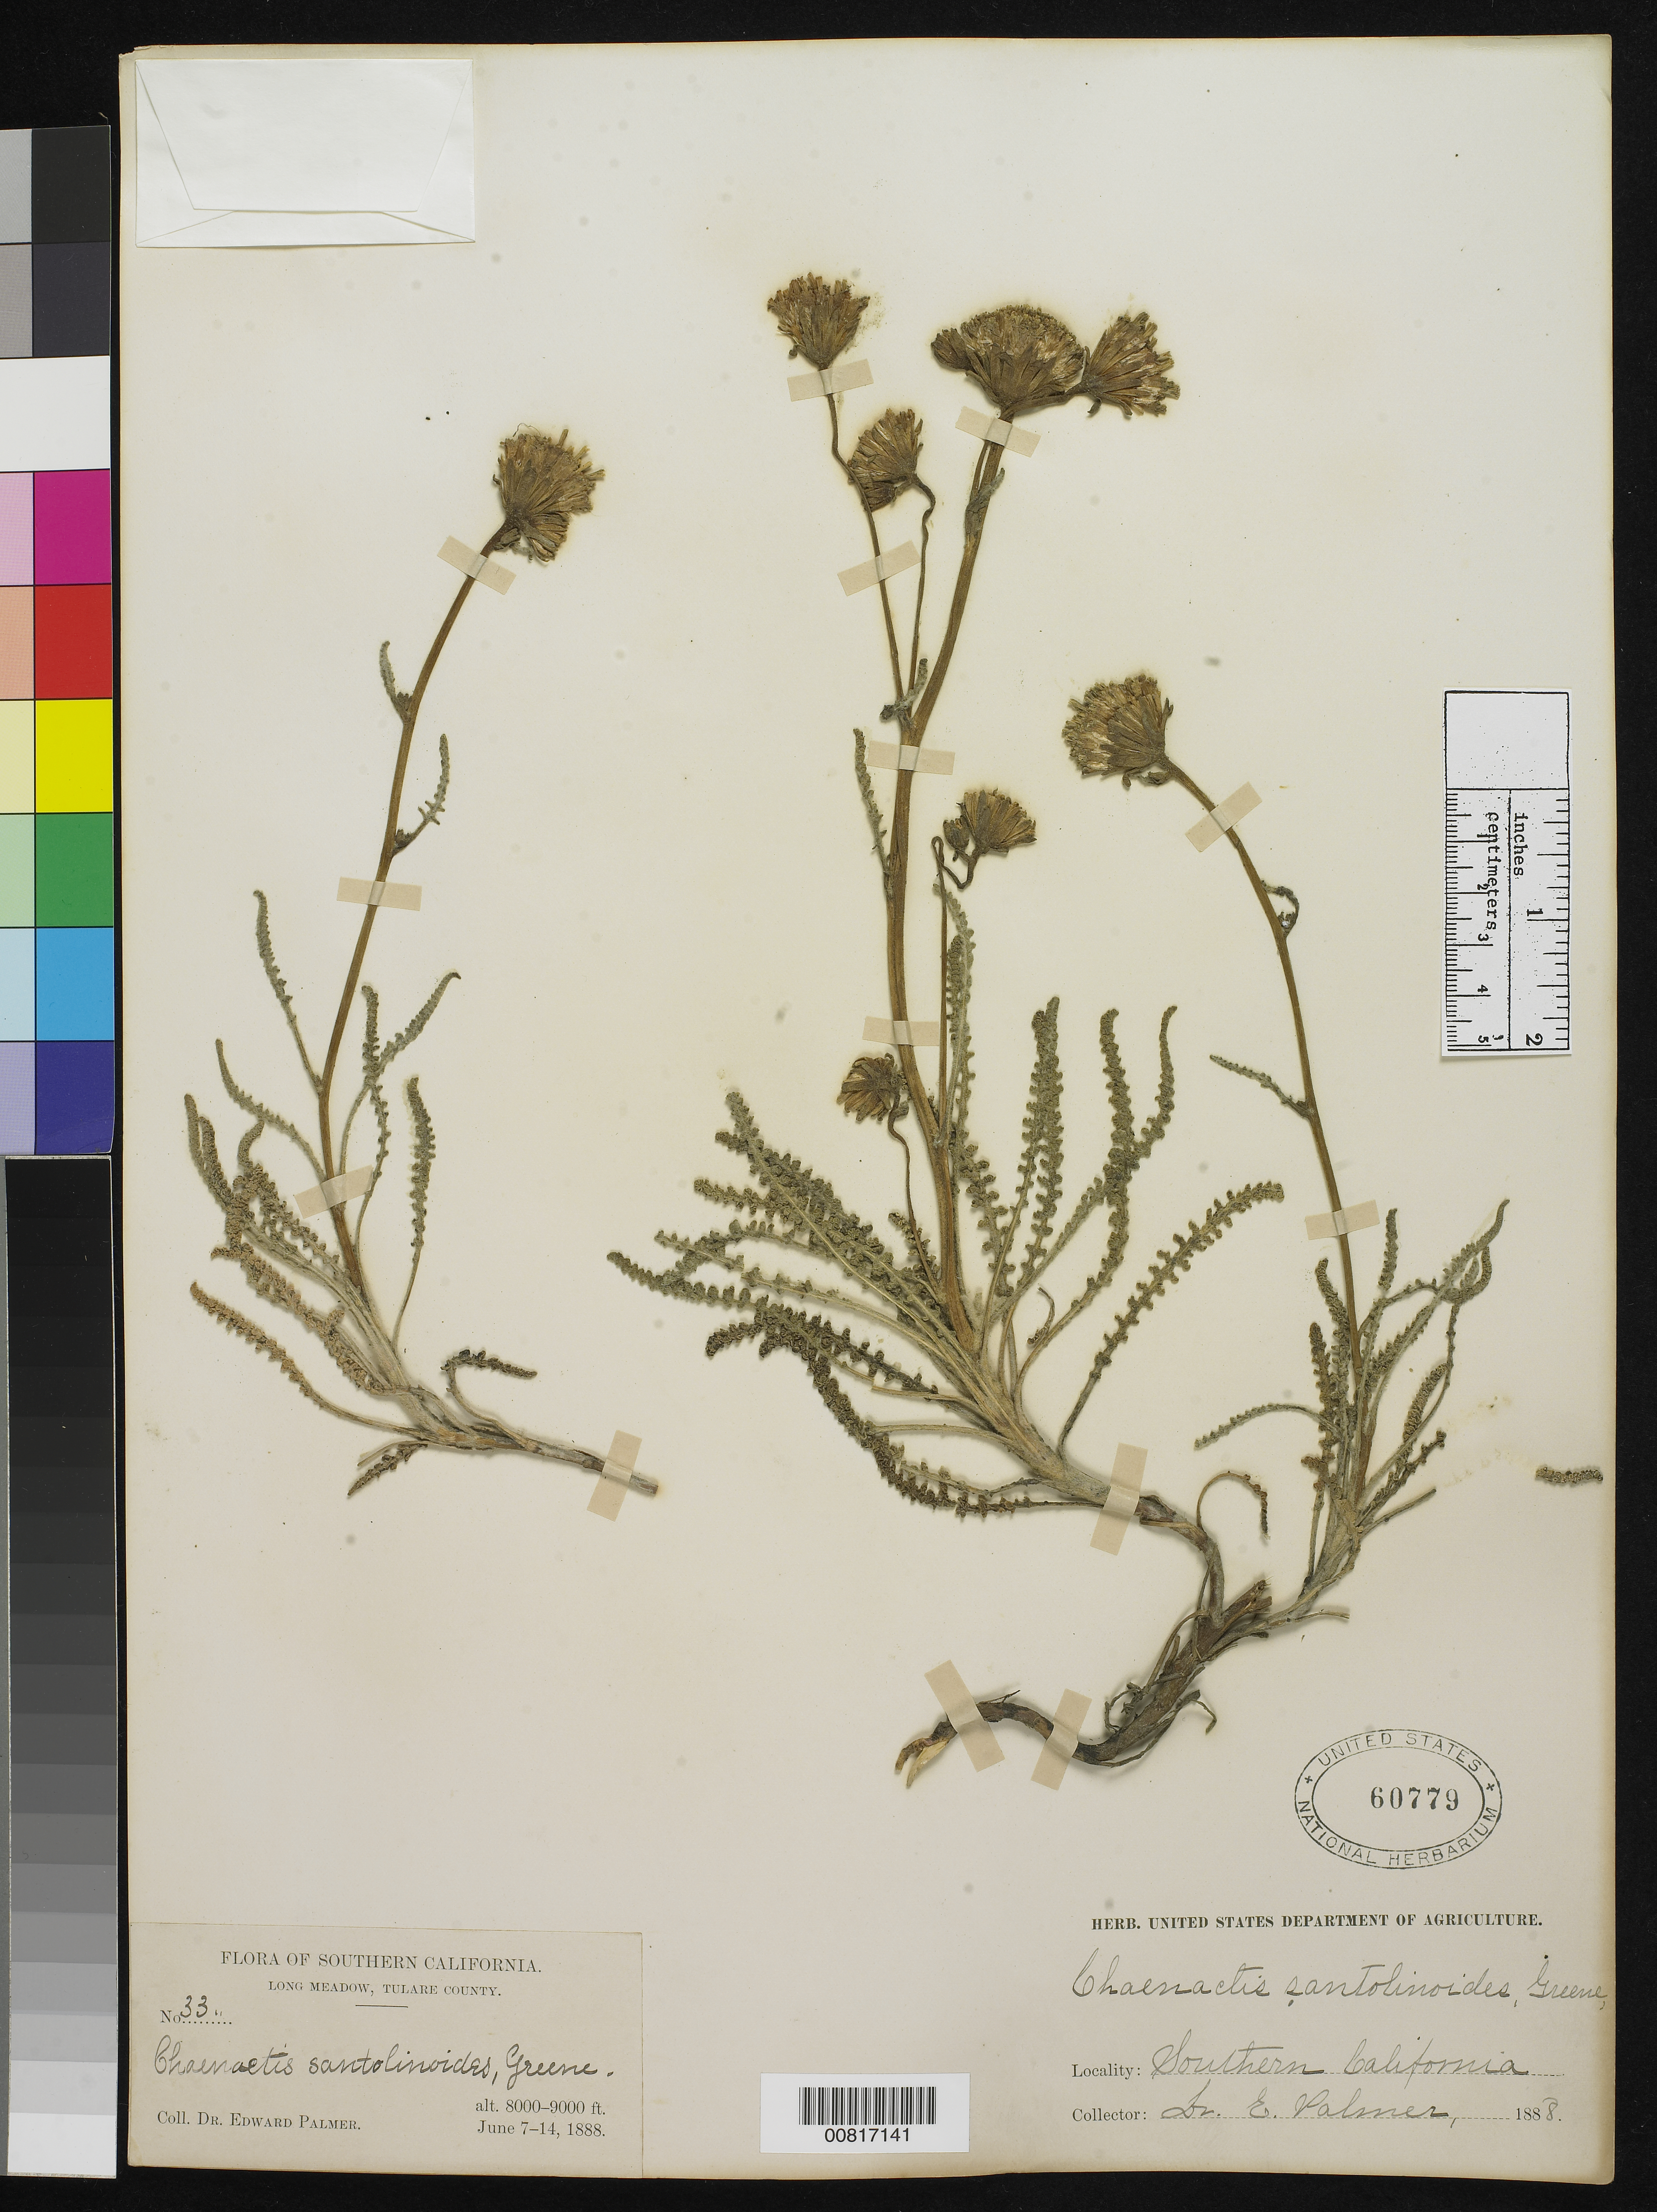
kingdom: Plantae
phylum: Tracheophyta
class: Magnoliopsida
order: Asterales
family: Asteraceae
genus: Chaenactis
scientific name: Chaenactis santolinoides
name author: Greene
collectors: E. Palmer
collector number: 33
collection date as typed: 07 Jun 1888 to 14 Jun 1888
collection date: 1888-06-07/1888-06-14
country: United States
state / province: California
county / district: Tulare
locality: Long Meadow, Tulare County, California.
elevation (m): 2438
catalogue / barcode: US 60779